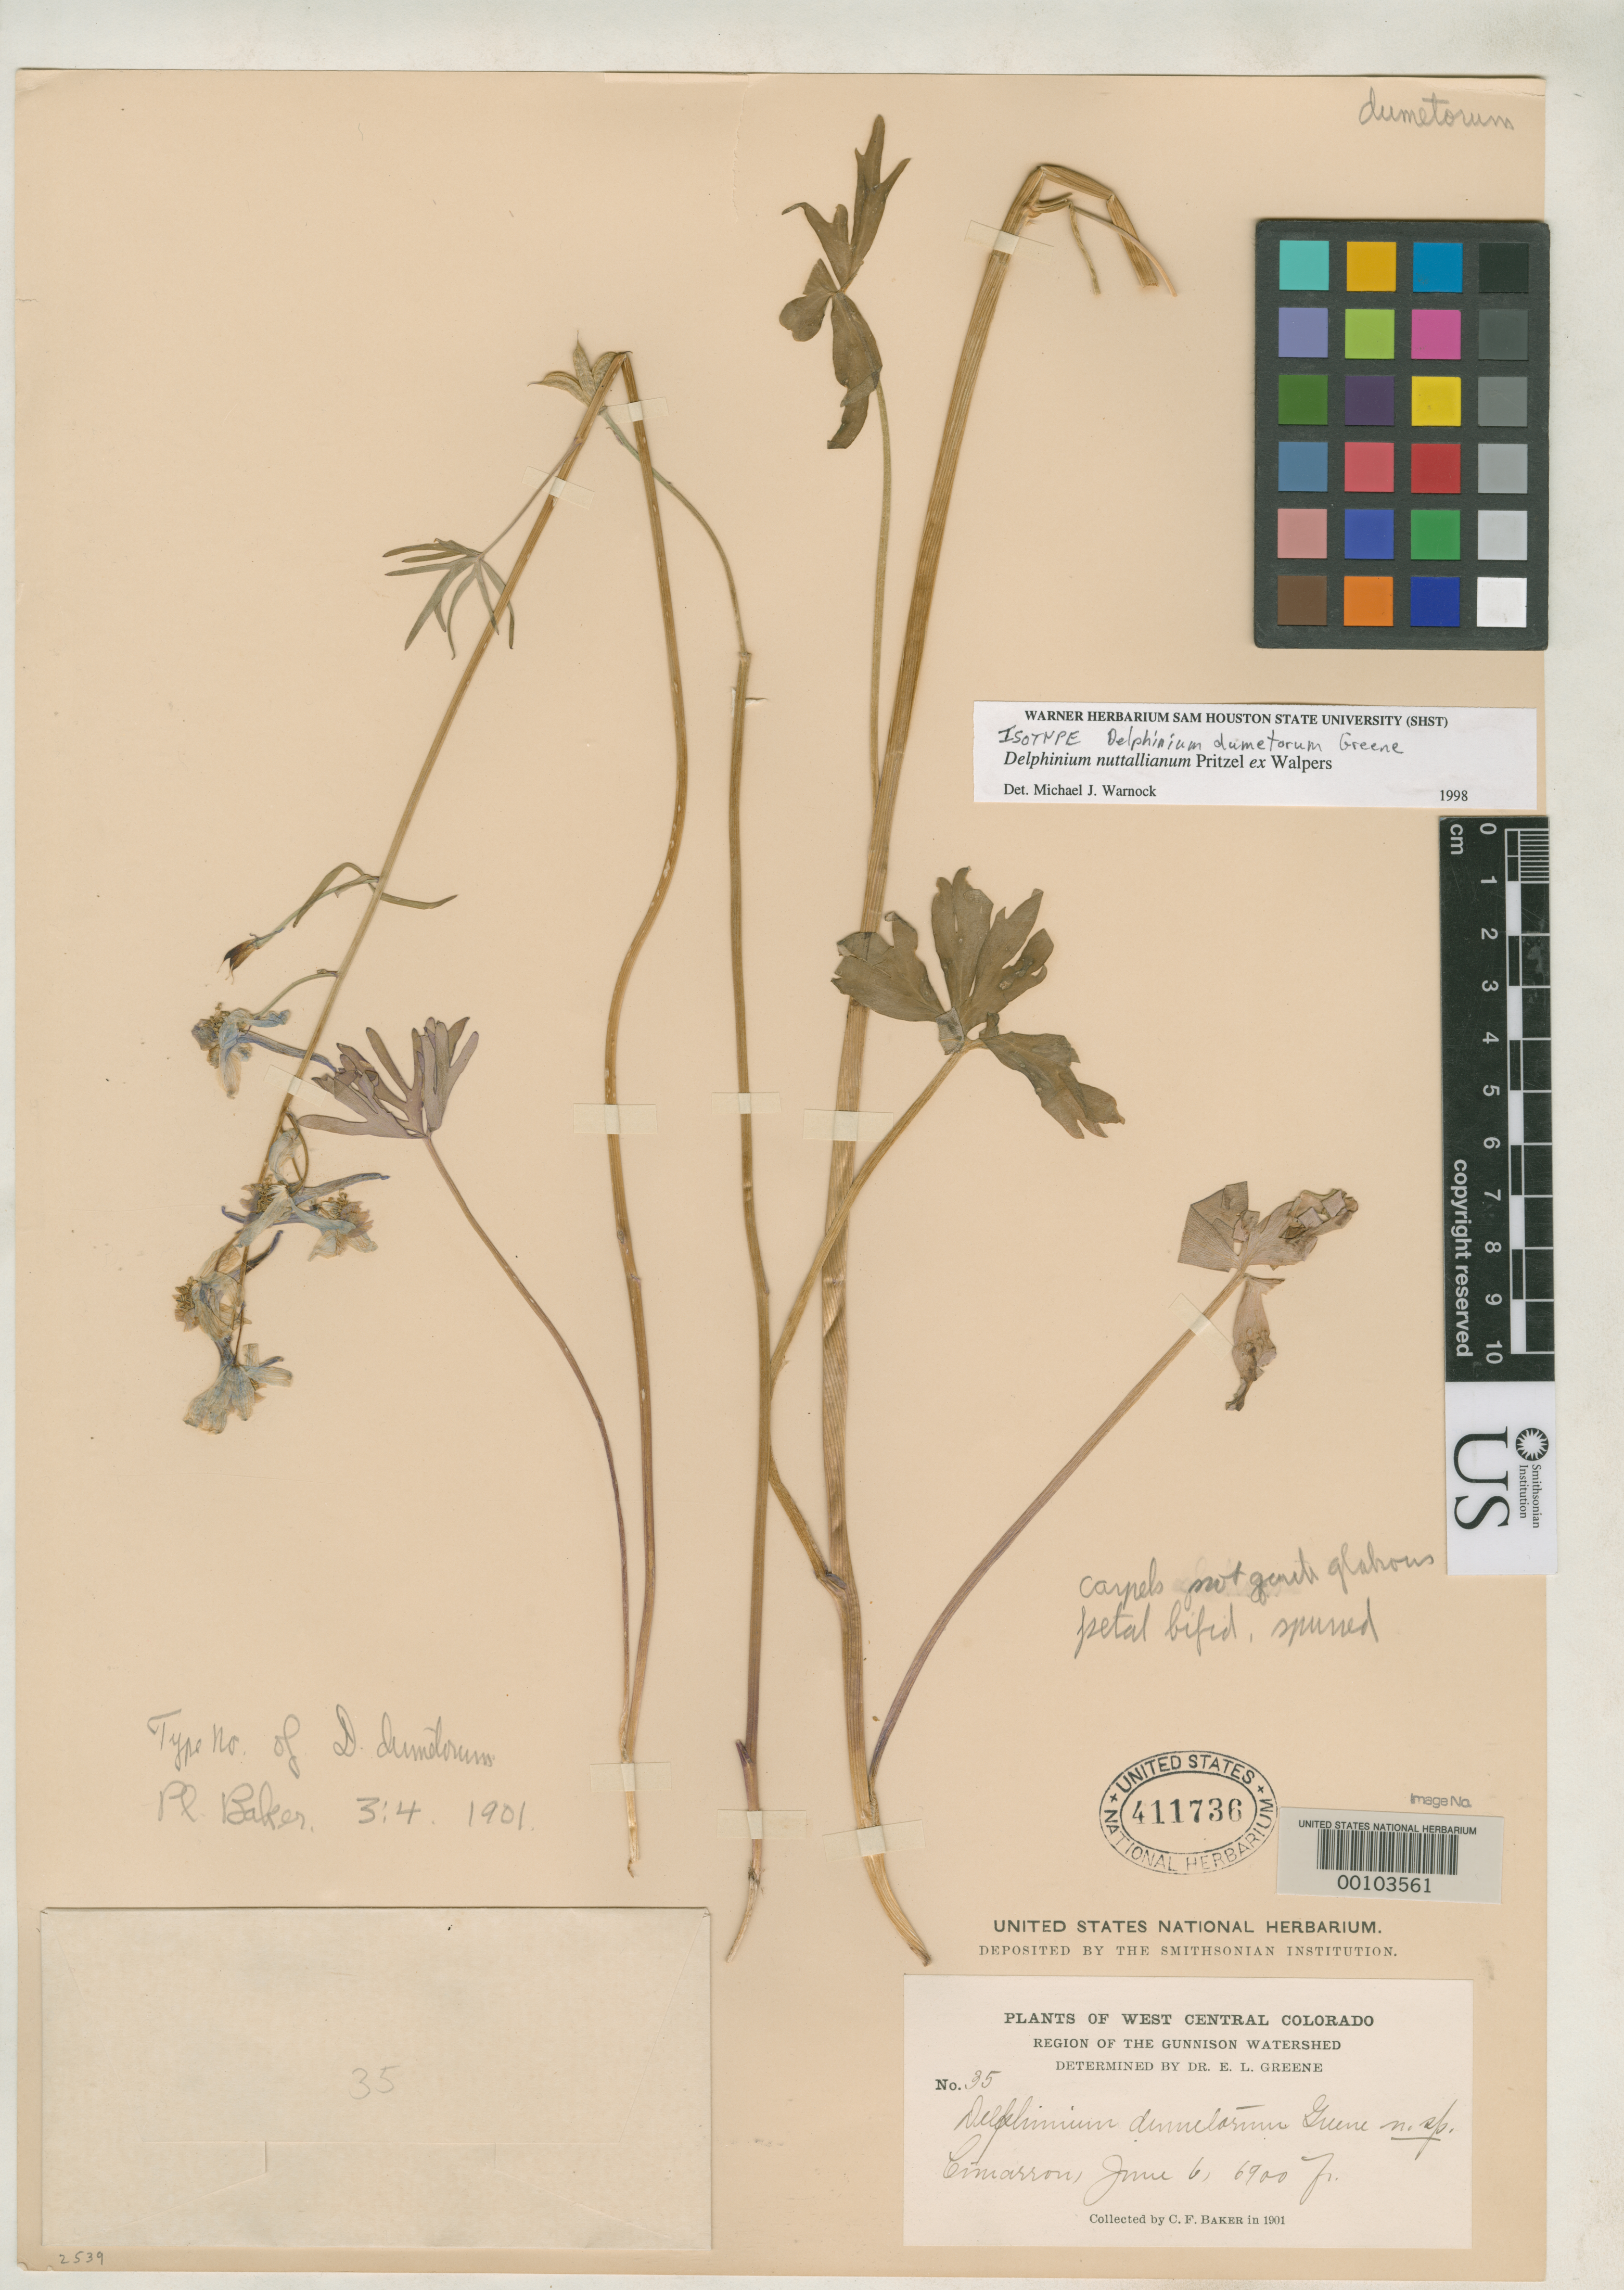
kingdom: Plantae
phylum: Tracheophyta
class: Magnoliopsida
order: Ranunculales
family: Ranunculaceae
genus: Delphinium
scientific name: Delphinium dumetorum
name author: Greene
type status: Isotype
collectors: C. F. Baker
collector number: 35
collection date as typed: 06 Jun 1901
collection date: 1901-06-06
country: United States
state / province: Colorado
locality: Above Cimarron.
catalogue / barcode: US 411736